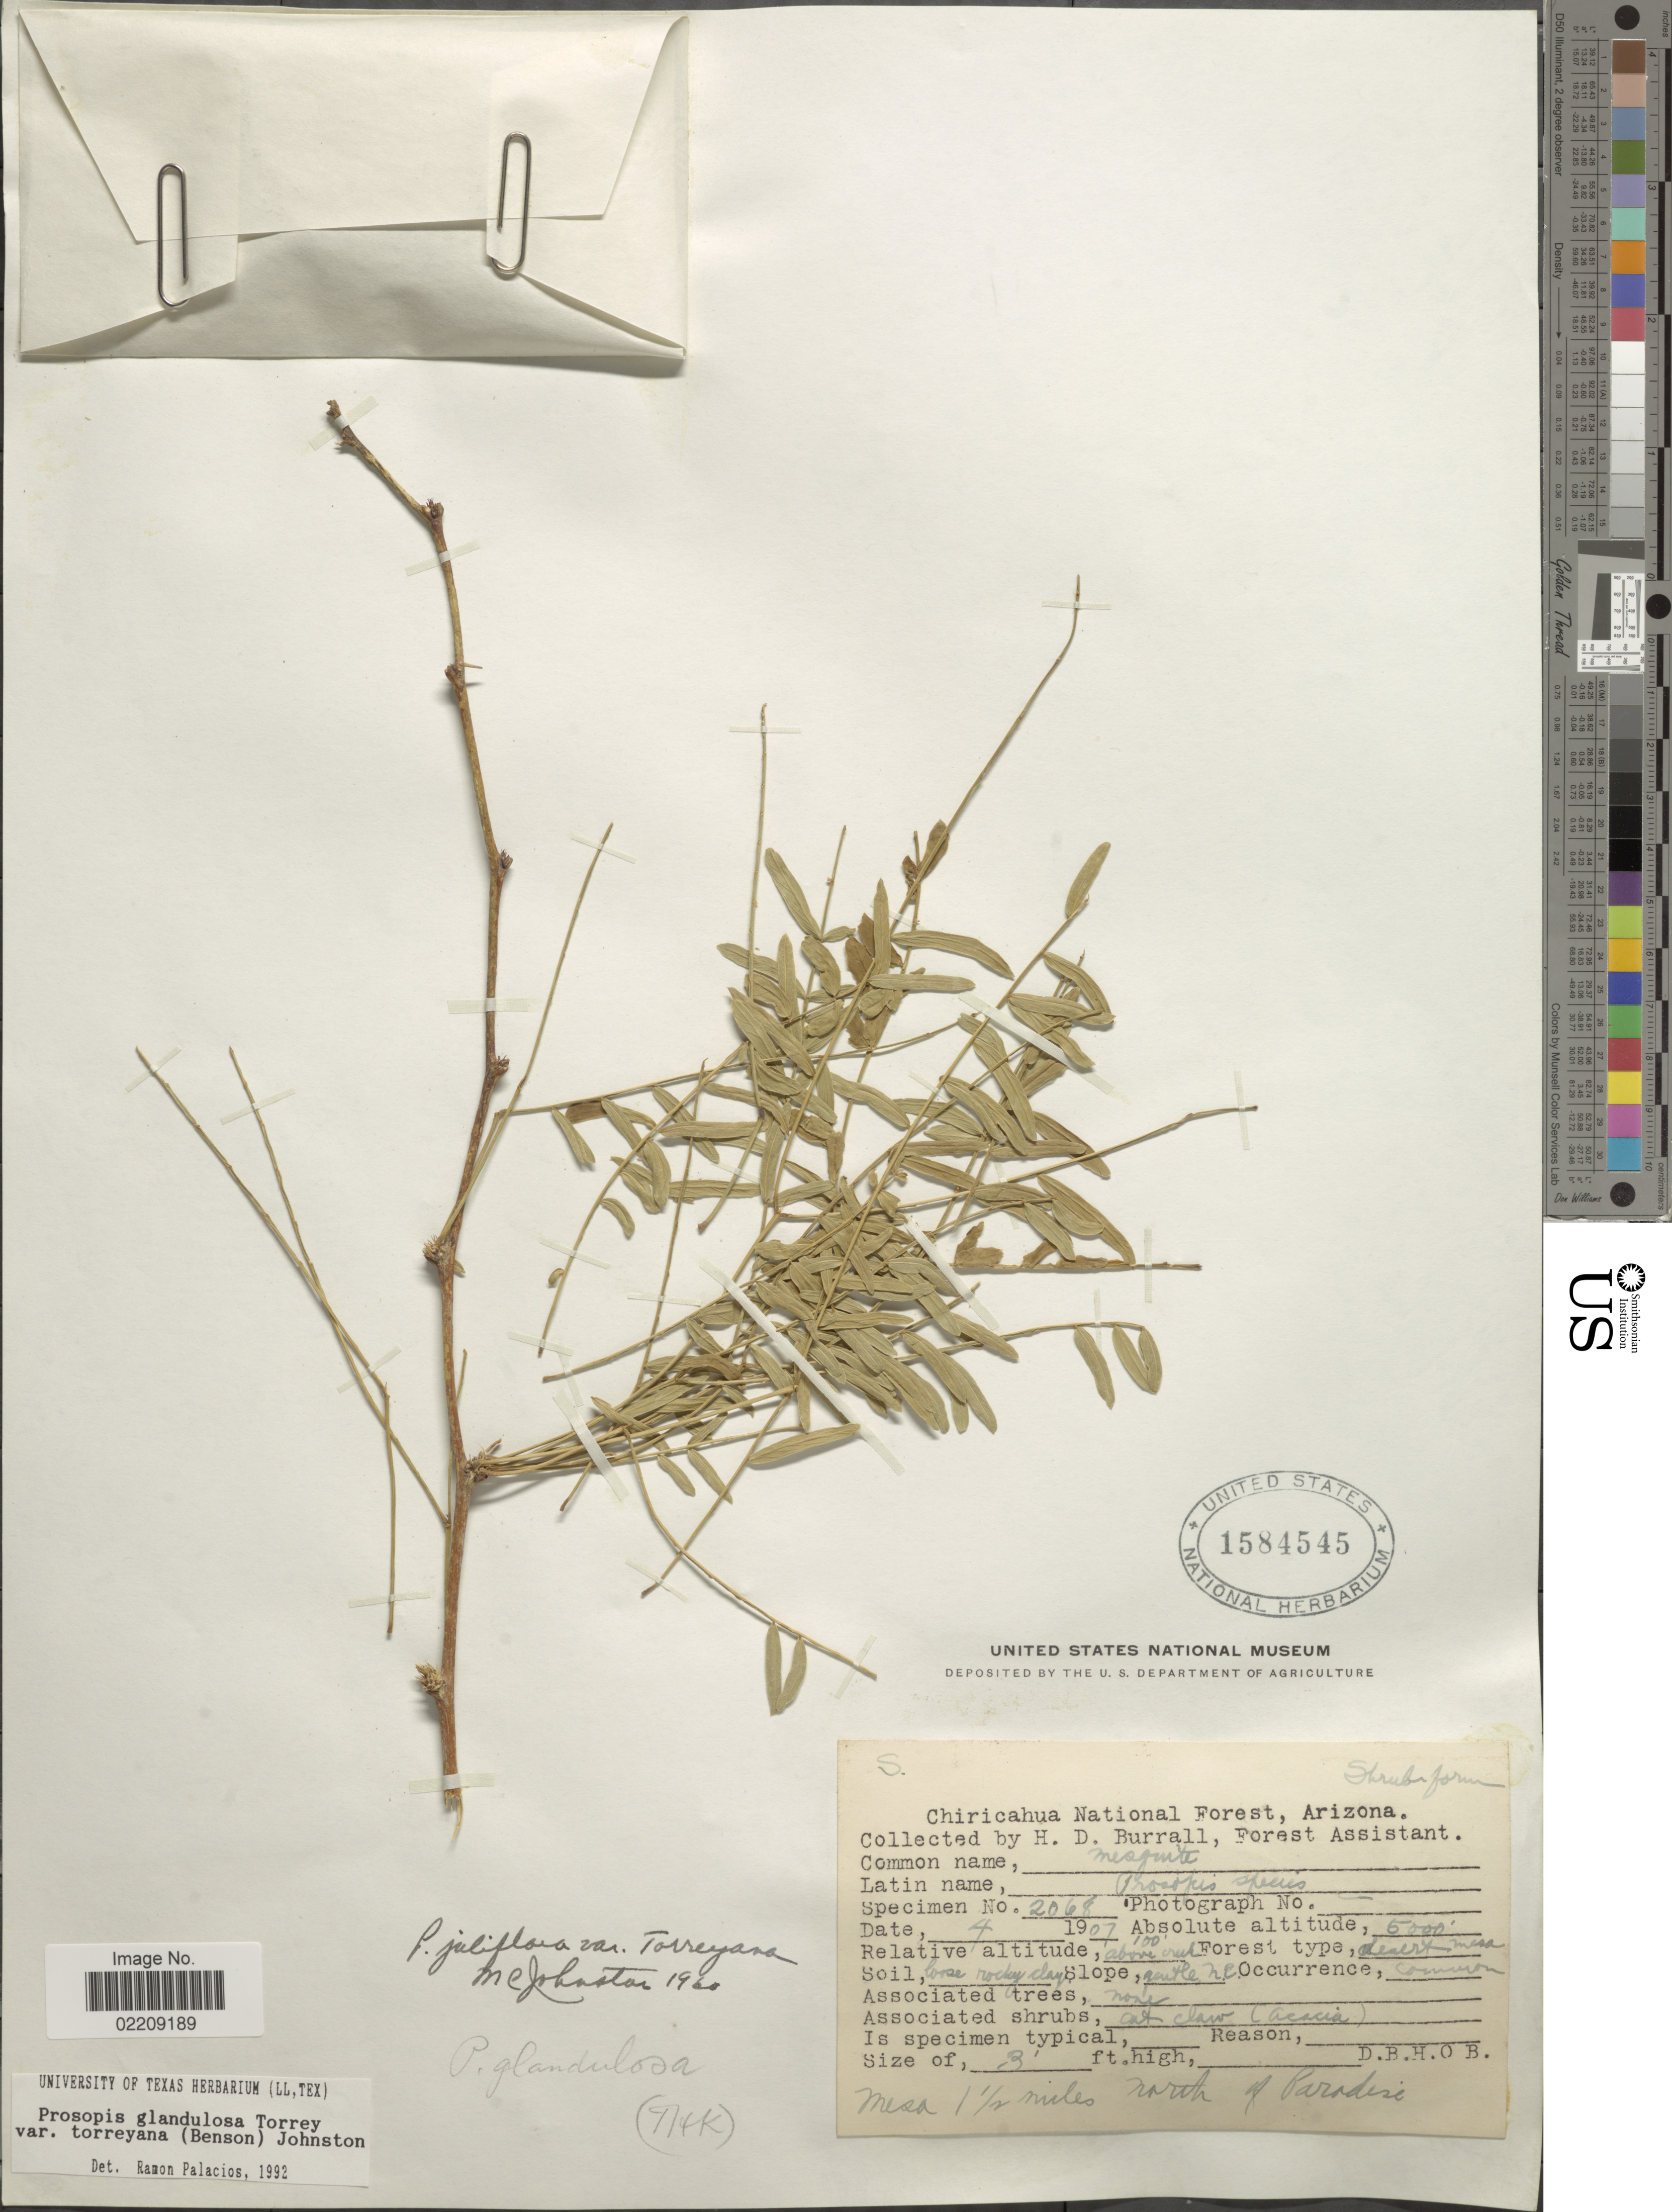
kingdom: Plantae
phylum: Tracheophyta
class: Magnoliopsida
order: Fabales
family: Fabaceae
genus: Neltuma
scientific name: Neltuma glandulosa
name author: (Torr.) Britton & Rose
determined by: Strong, Mark T., (BOT), Smithsonian Institution - National Museum of Natural History (UNITED STATES)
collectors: H. Burrall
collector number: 2068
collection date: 1907-04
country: United States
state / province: Arizona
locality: Chiricahua National Forest, Mesa 1½ miles north of Paradise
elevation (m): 1524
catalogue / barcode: US 1584545